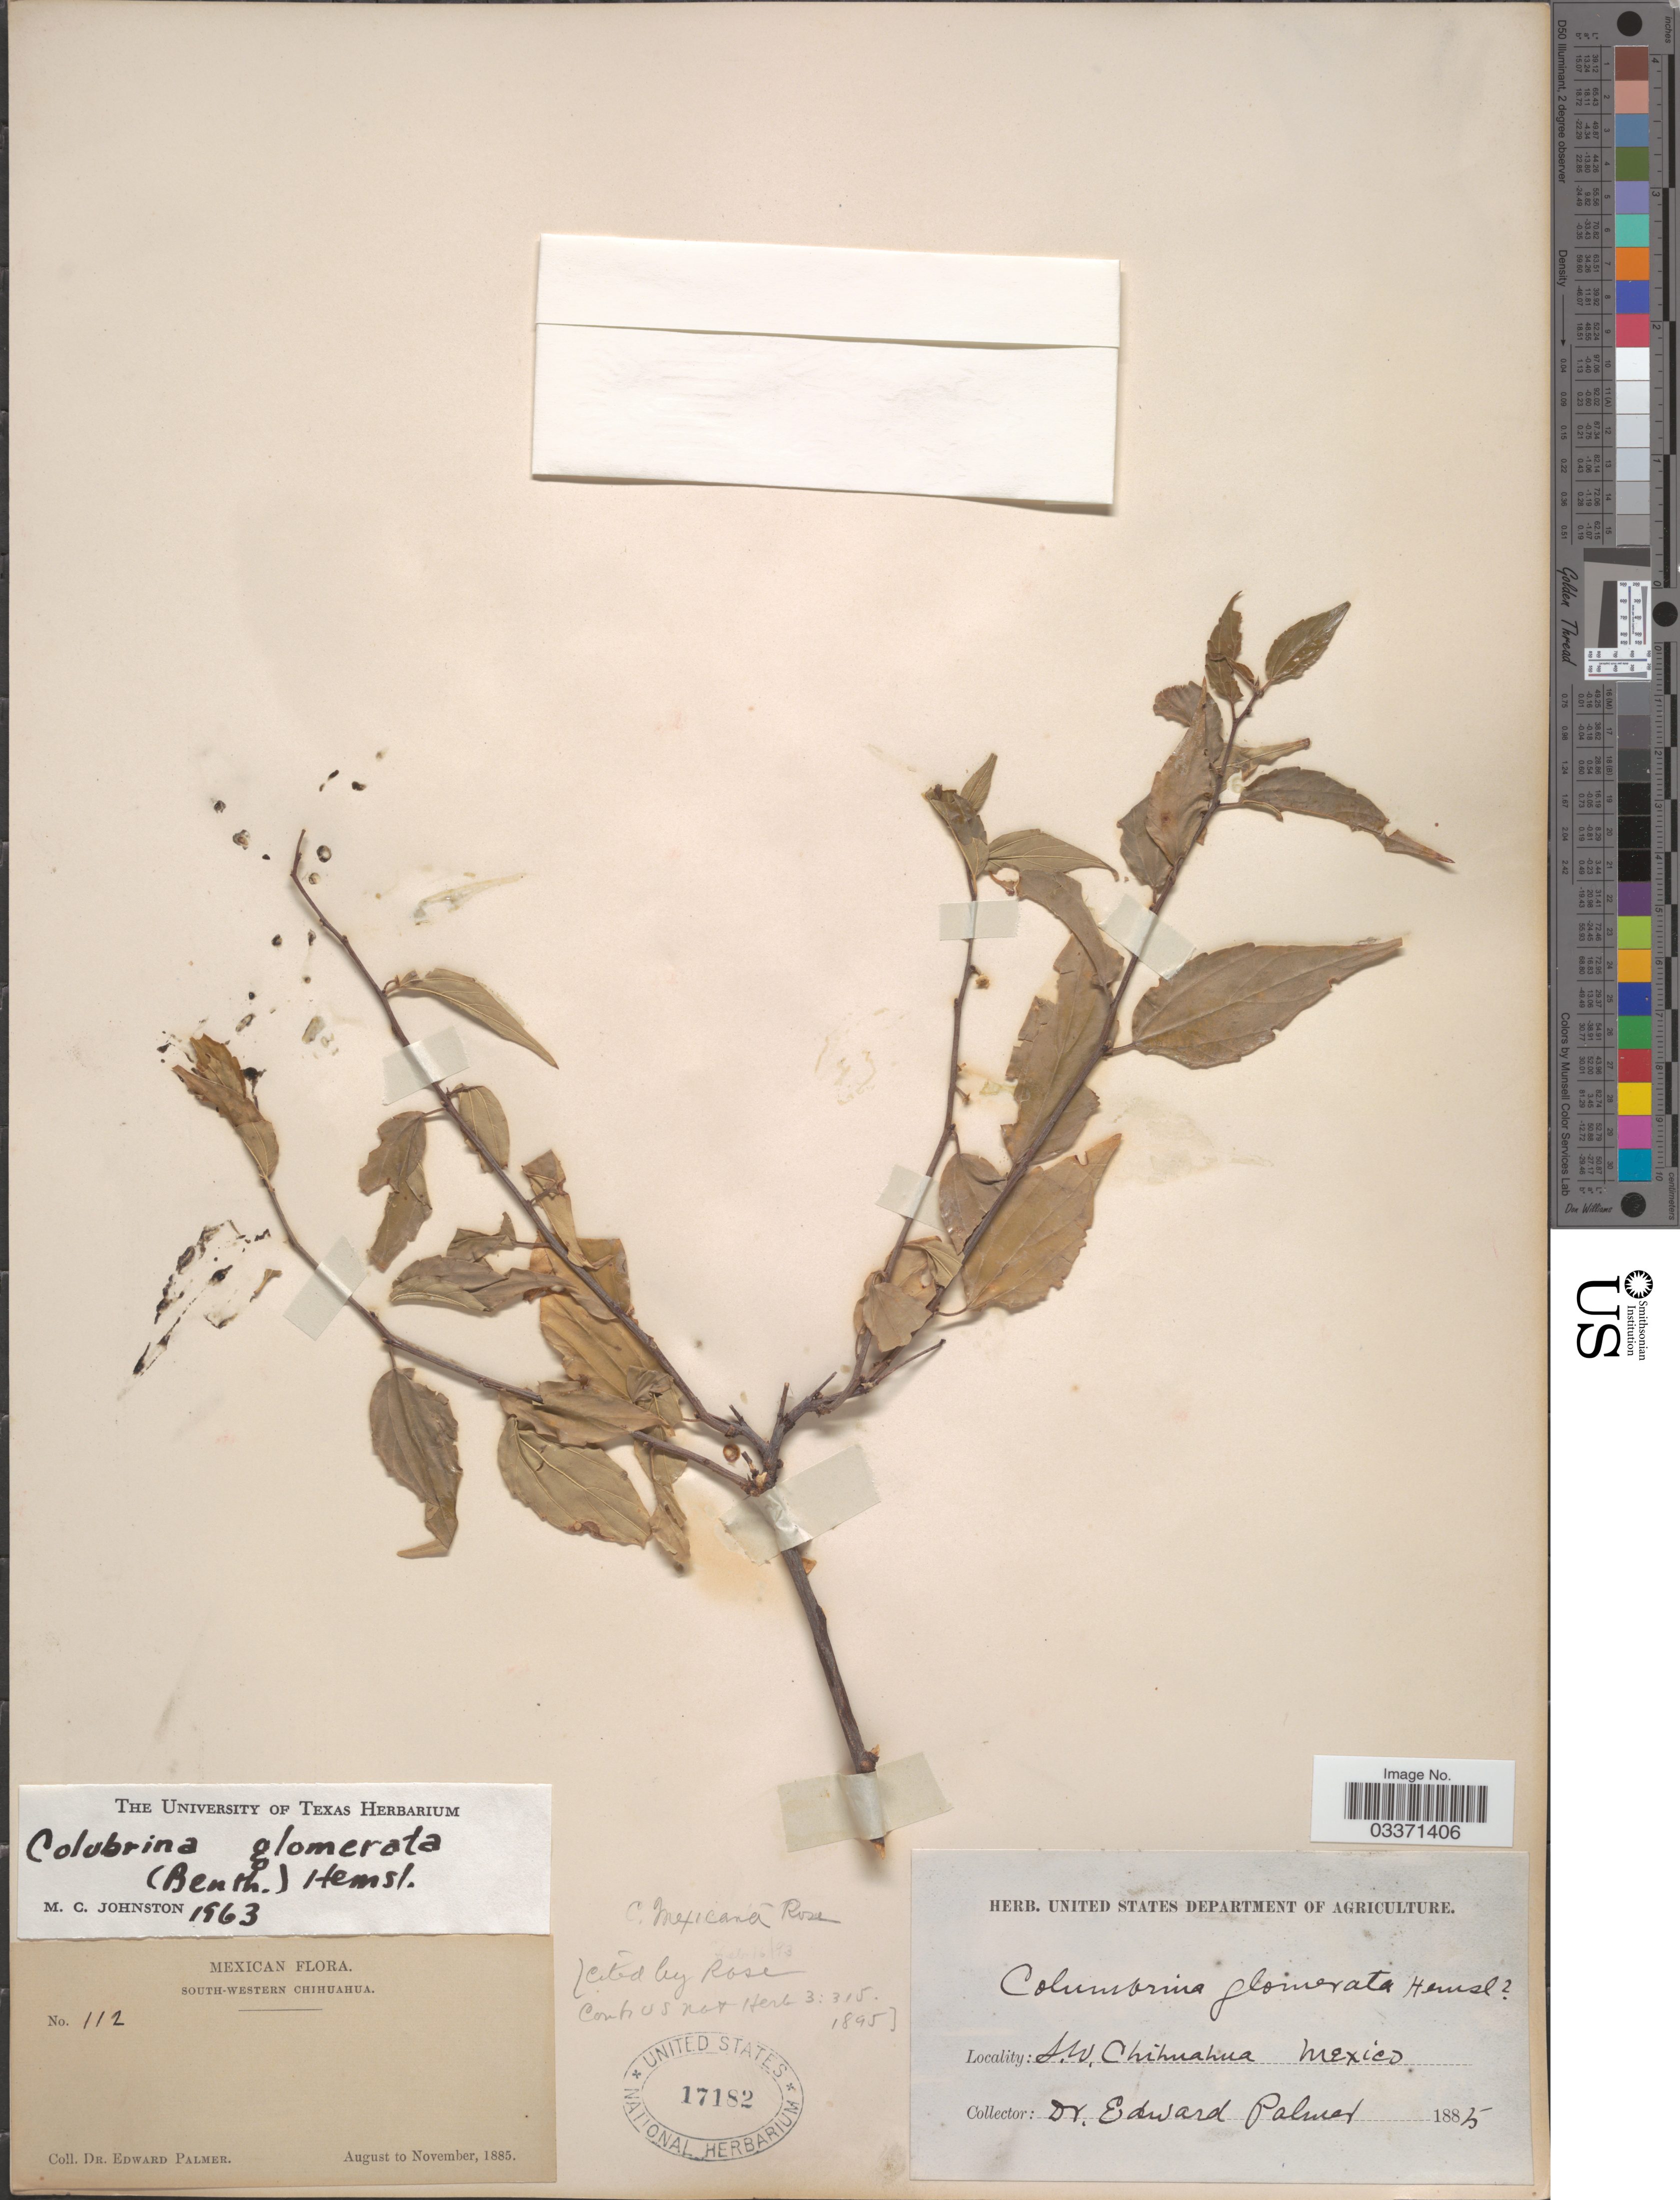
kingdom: Plantae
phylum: Tracheophyta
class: Magnoliopsida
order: Rosales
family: Rhamnaceae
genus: Colubrina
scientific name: Colubrina triflora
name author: Brongn. ex Sweet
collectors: E. Palmer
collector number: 112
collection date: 1885-08/1885-11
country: Mexico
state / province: Chihuahua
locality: South-Western Chihuahua.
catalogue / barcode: US 17182